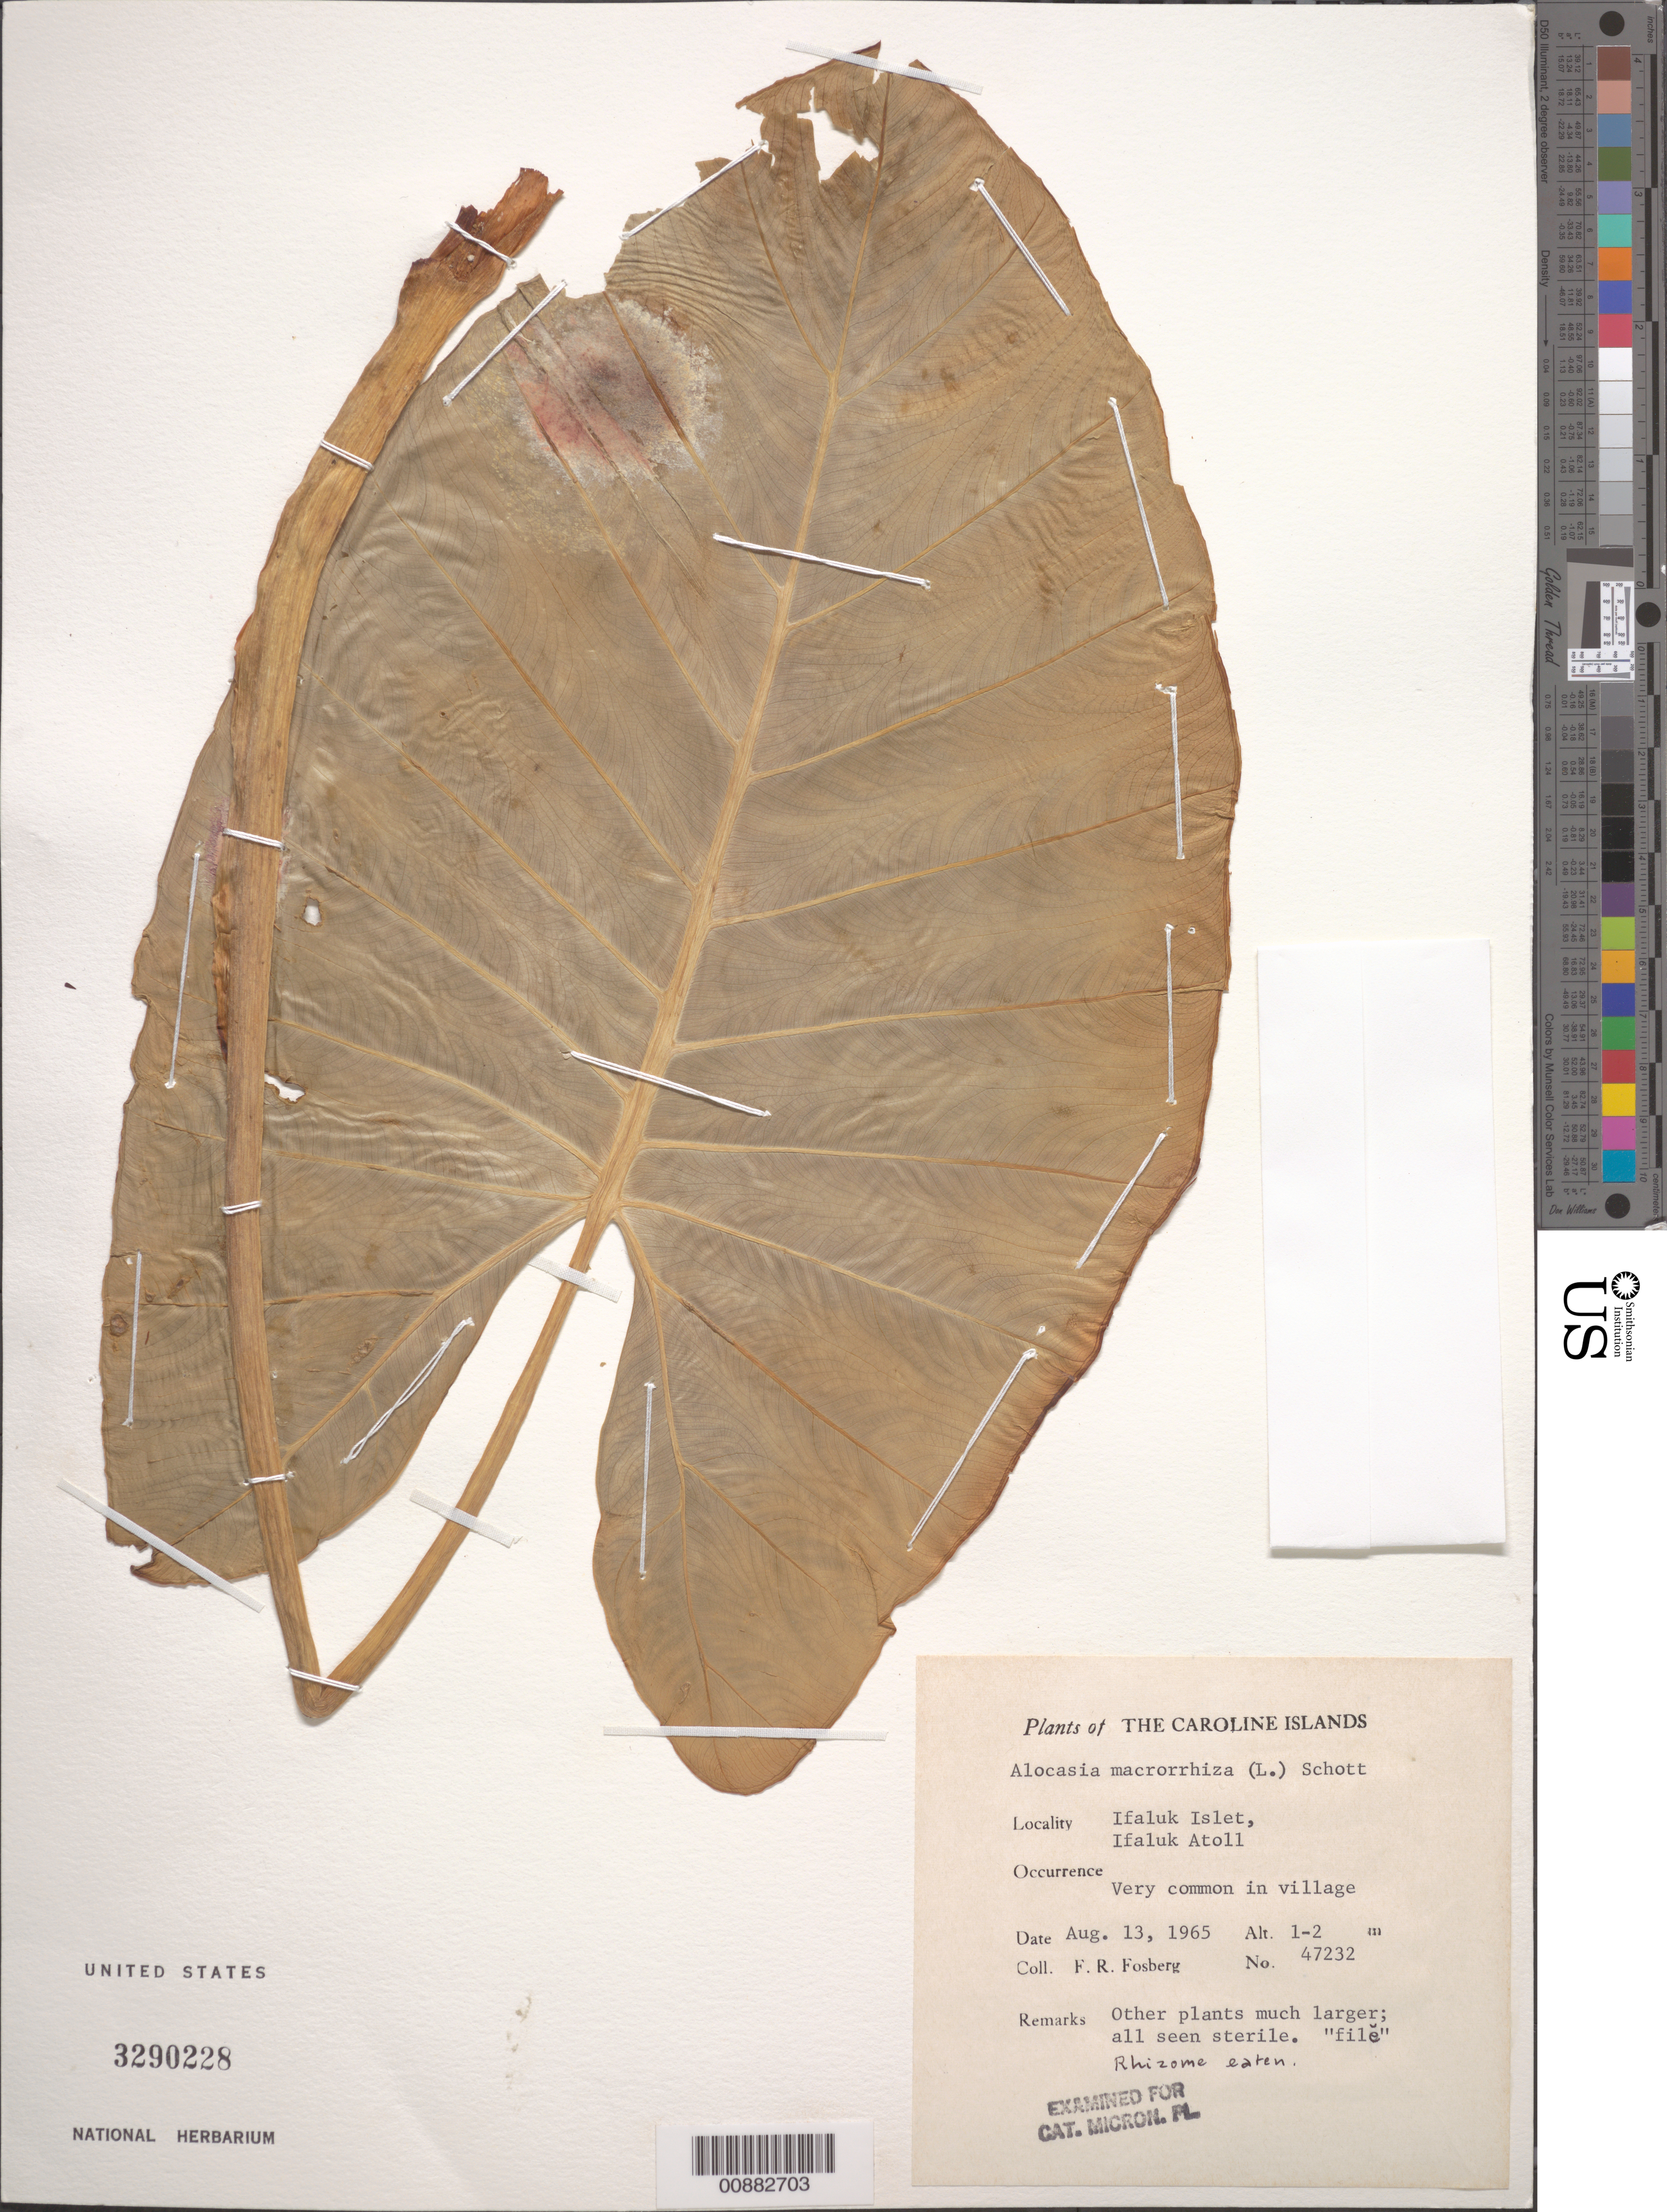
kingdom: Plantae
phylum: Tracheophyta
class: Liliopsida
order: Alismatales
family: Araceae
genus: Alocasia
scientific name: Alocasia macrorrhizos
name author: (L.) G. Don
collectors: F. R. Fosberg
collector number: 47232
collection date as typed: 13 Aug 1965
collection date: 1965-08-13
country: Micronesia, Federated States of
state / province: Yap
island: Ifalik (Ifaluk) Atoll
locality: Ifalik Islet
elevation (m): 1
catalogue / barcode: US 3290228